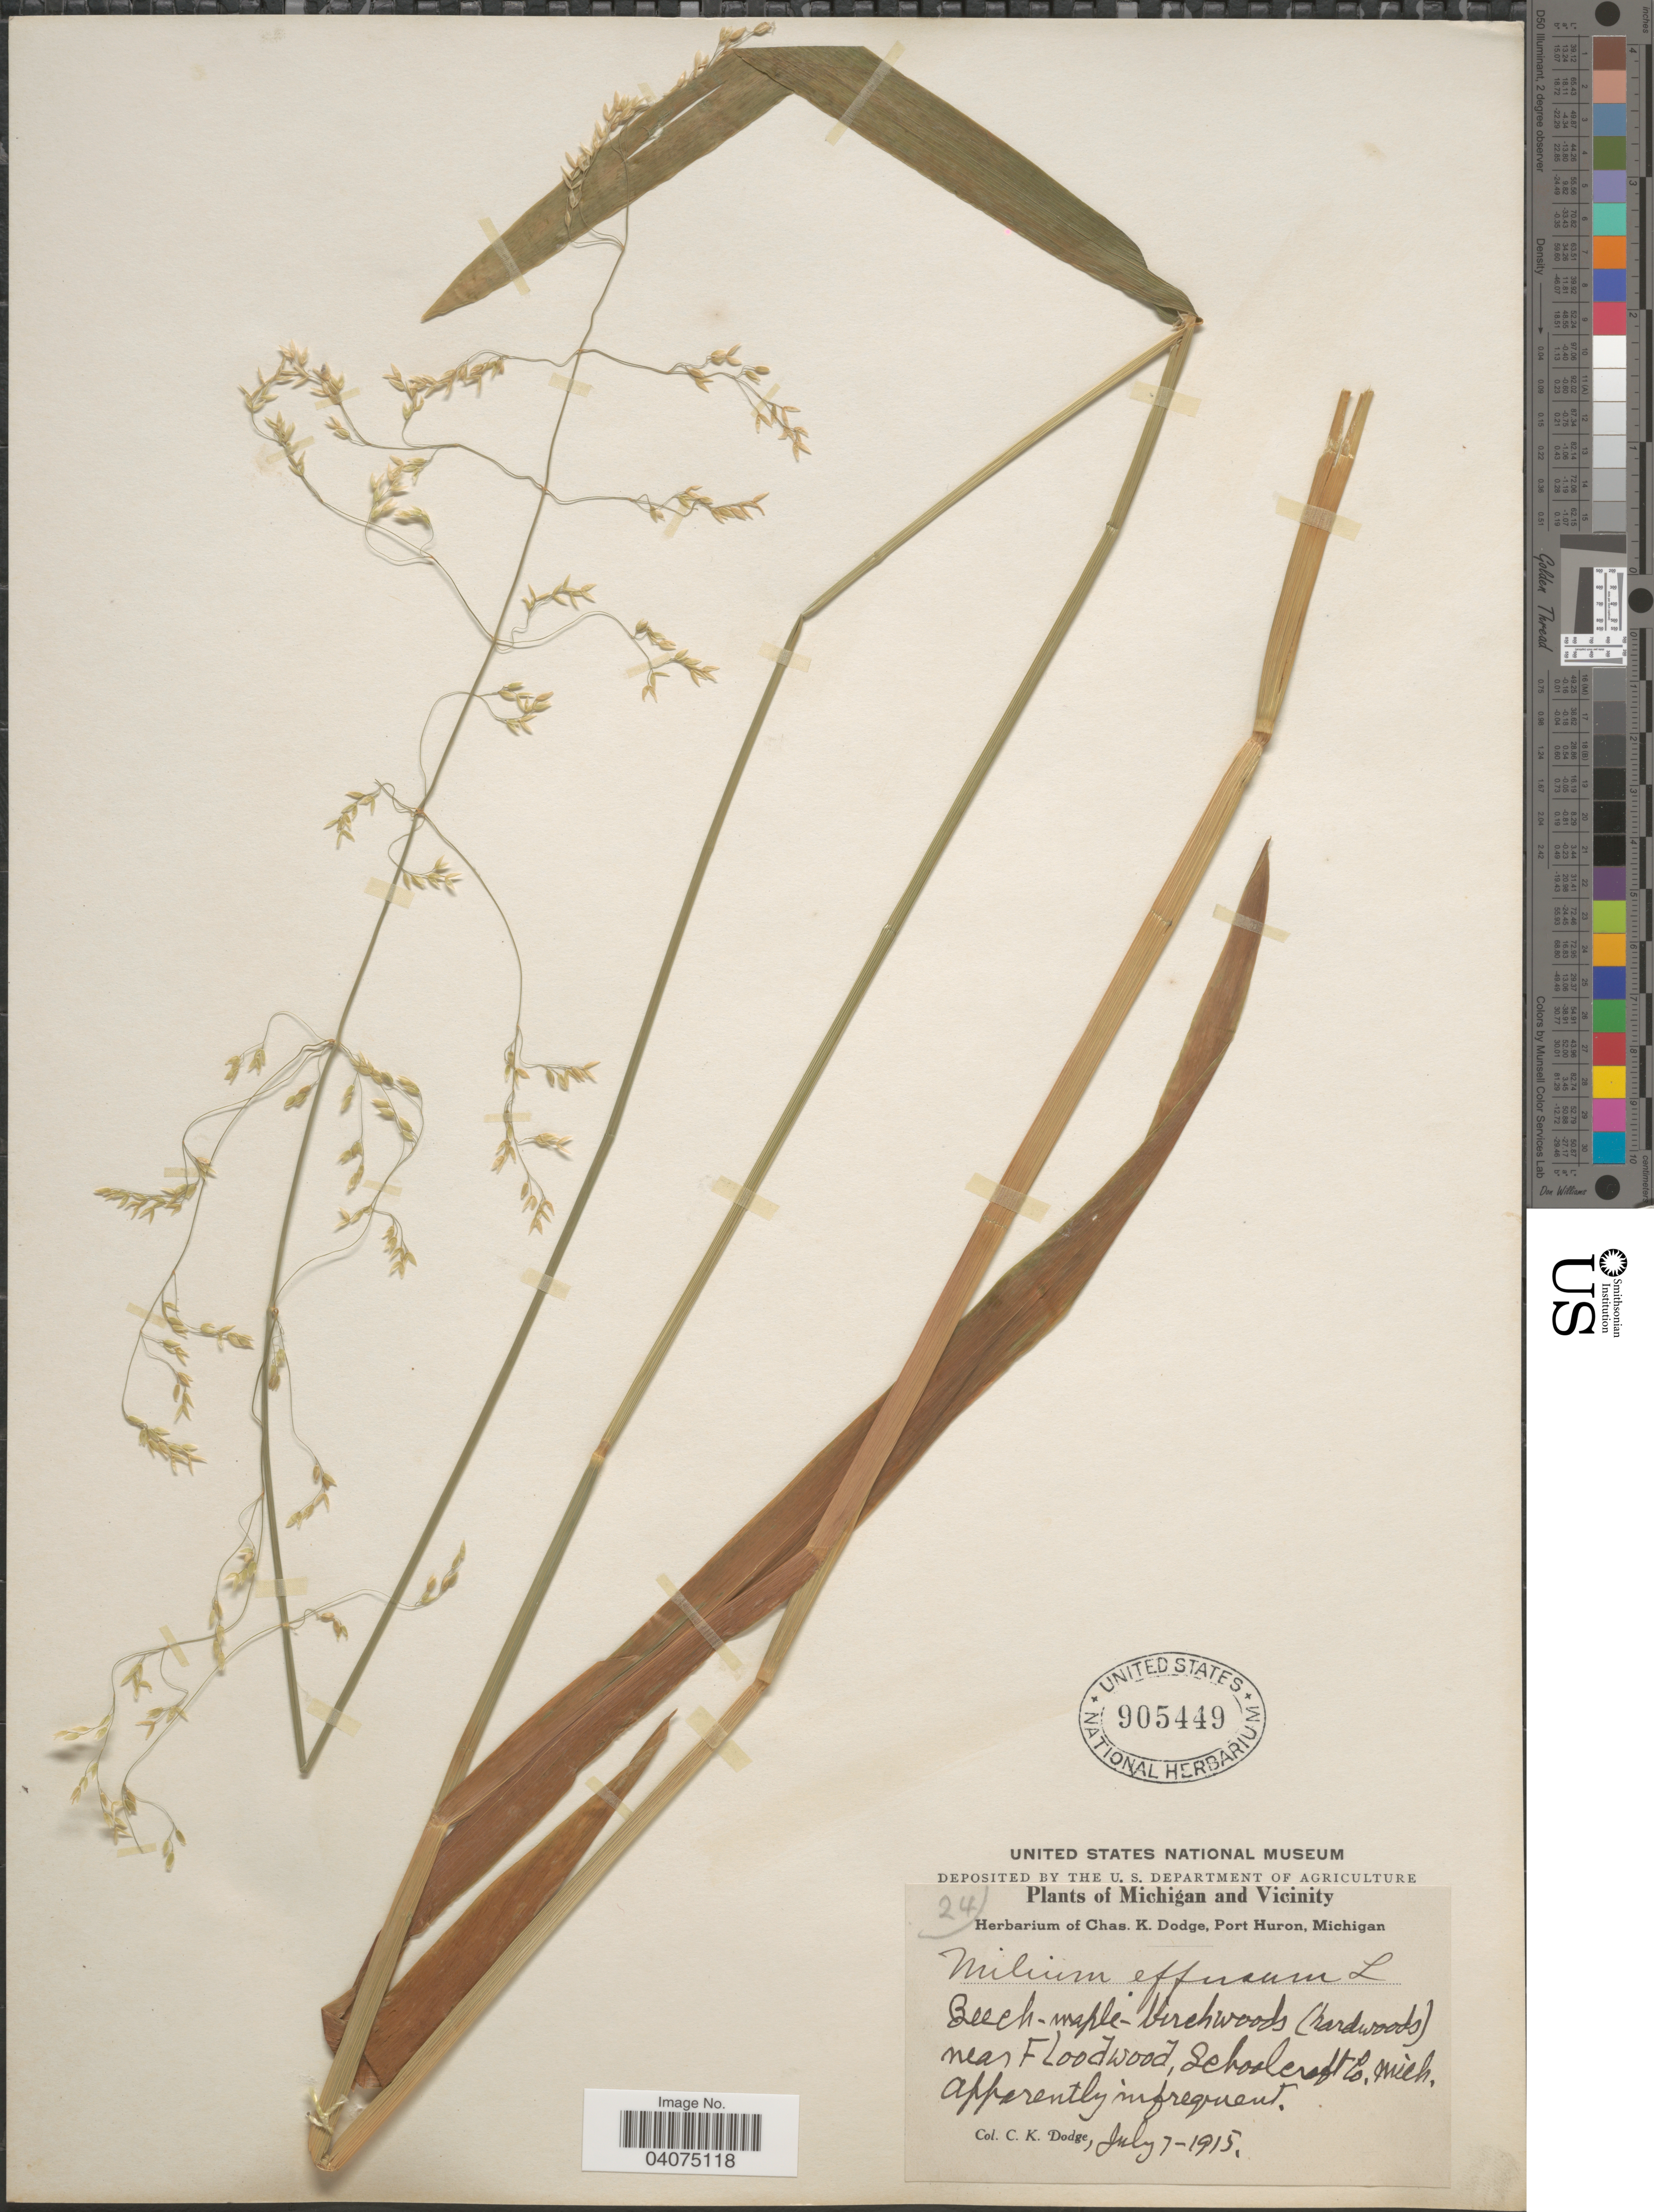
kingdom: Plantae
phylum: Tracheophyta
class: Liliopsida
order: Poales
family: Poaceae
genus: Milium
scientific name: Milium effusum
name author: L.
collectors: C. Dodge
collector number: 24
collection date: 1915-07-07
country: United States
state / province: Michigan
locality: Michigan and Vicinity. Beech-maple-birchwoood (hardwoods) near Floodwood, Schoolcraft Co.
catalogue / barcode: US 905449